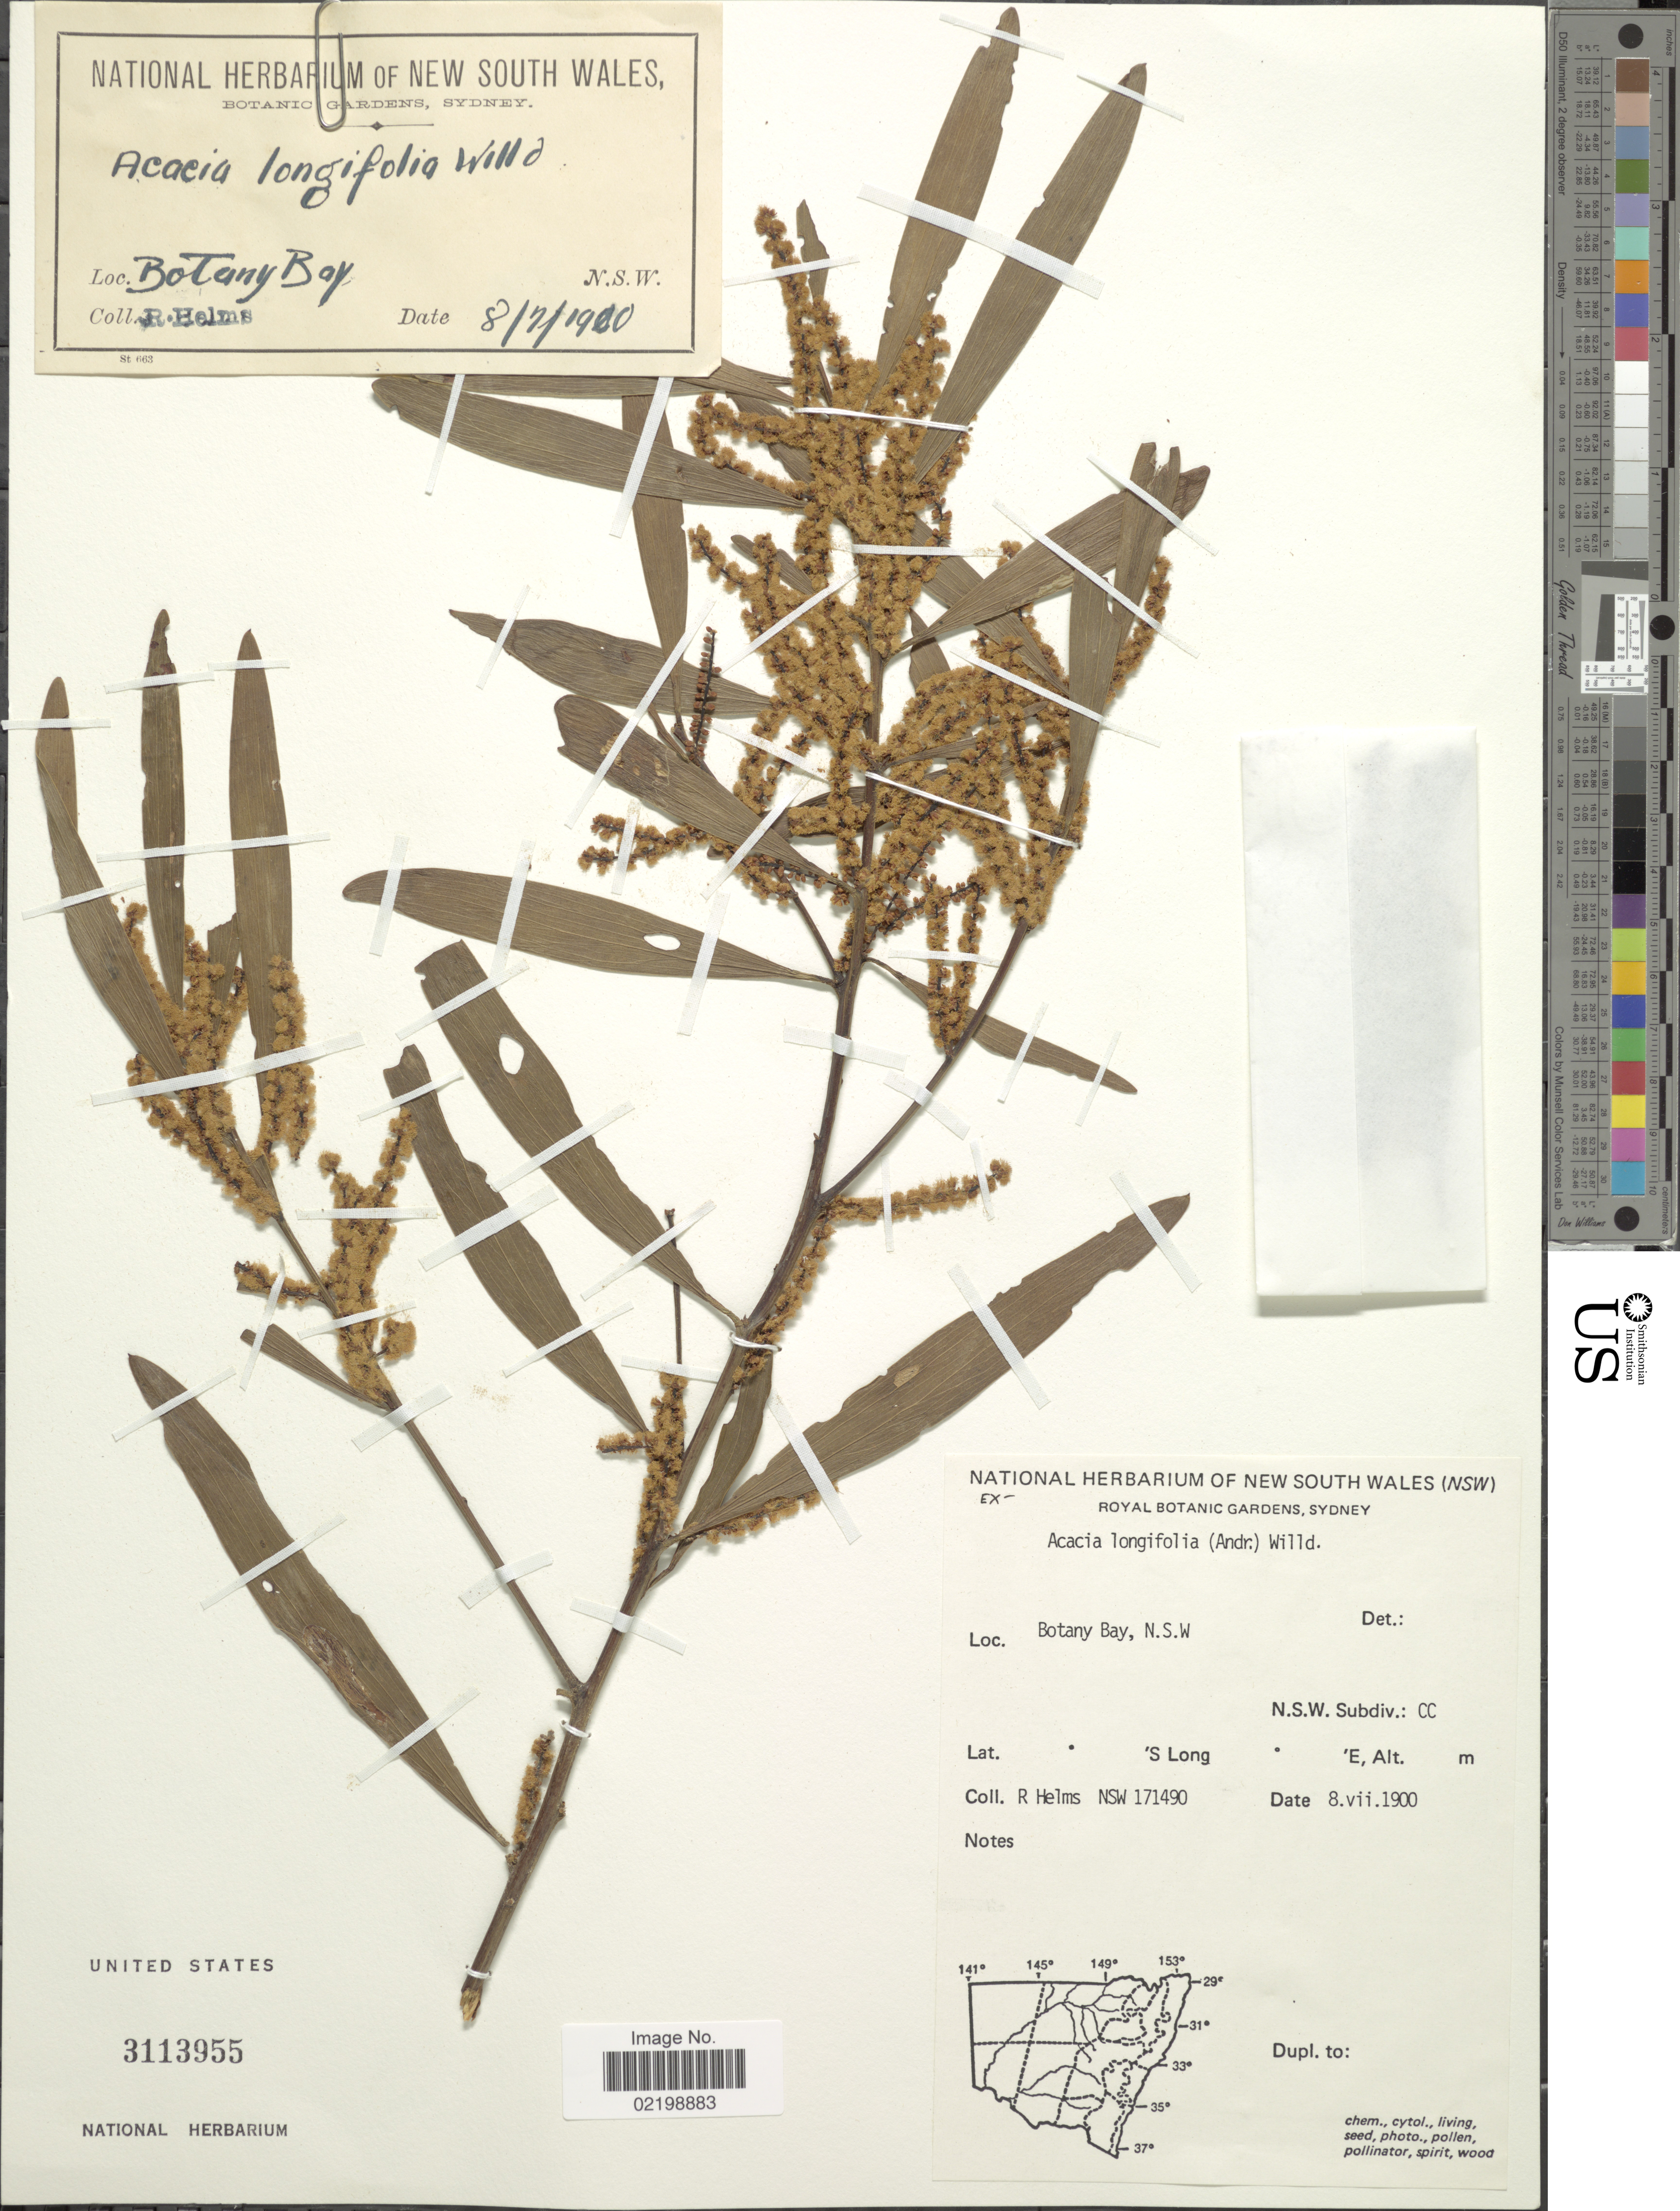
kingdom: Plantae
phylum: Tracheophyta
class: Magnoliopsida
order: Fabales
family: Fabaceae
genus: Acacia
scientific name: Acacia longifolia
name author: (Andrews) Willd.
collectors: R. Helms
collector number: NSW 171490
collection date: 1900-07-08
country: Australia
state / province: New South Wales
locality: Botany Bay, N.S.W., N.S.W. Subdiv: CC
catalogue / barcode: US 3113955